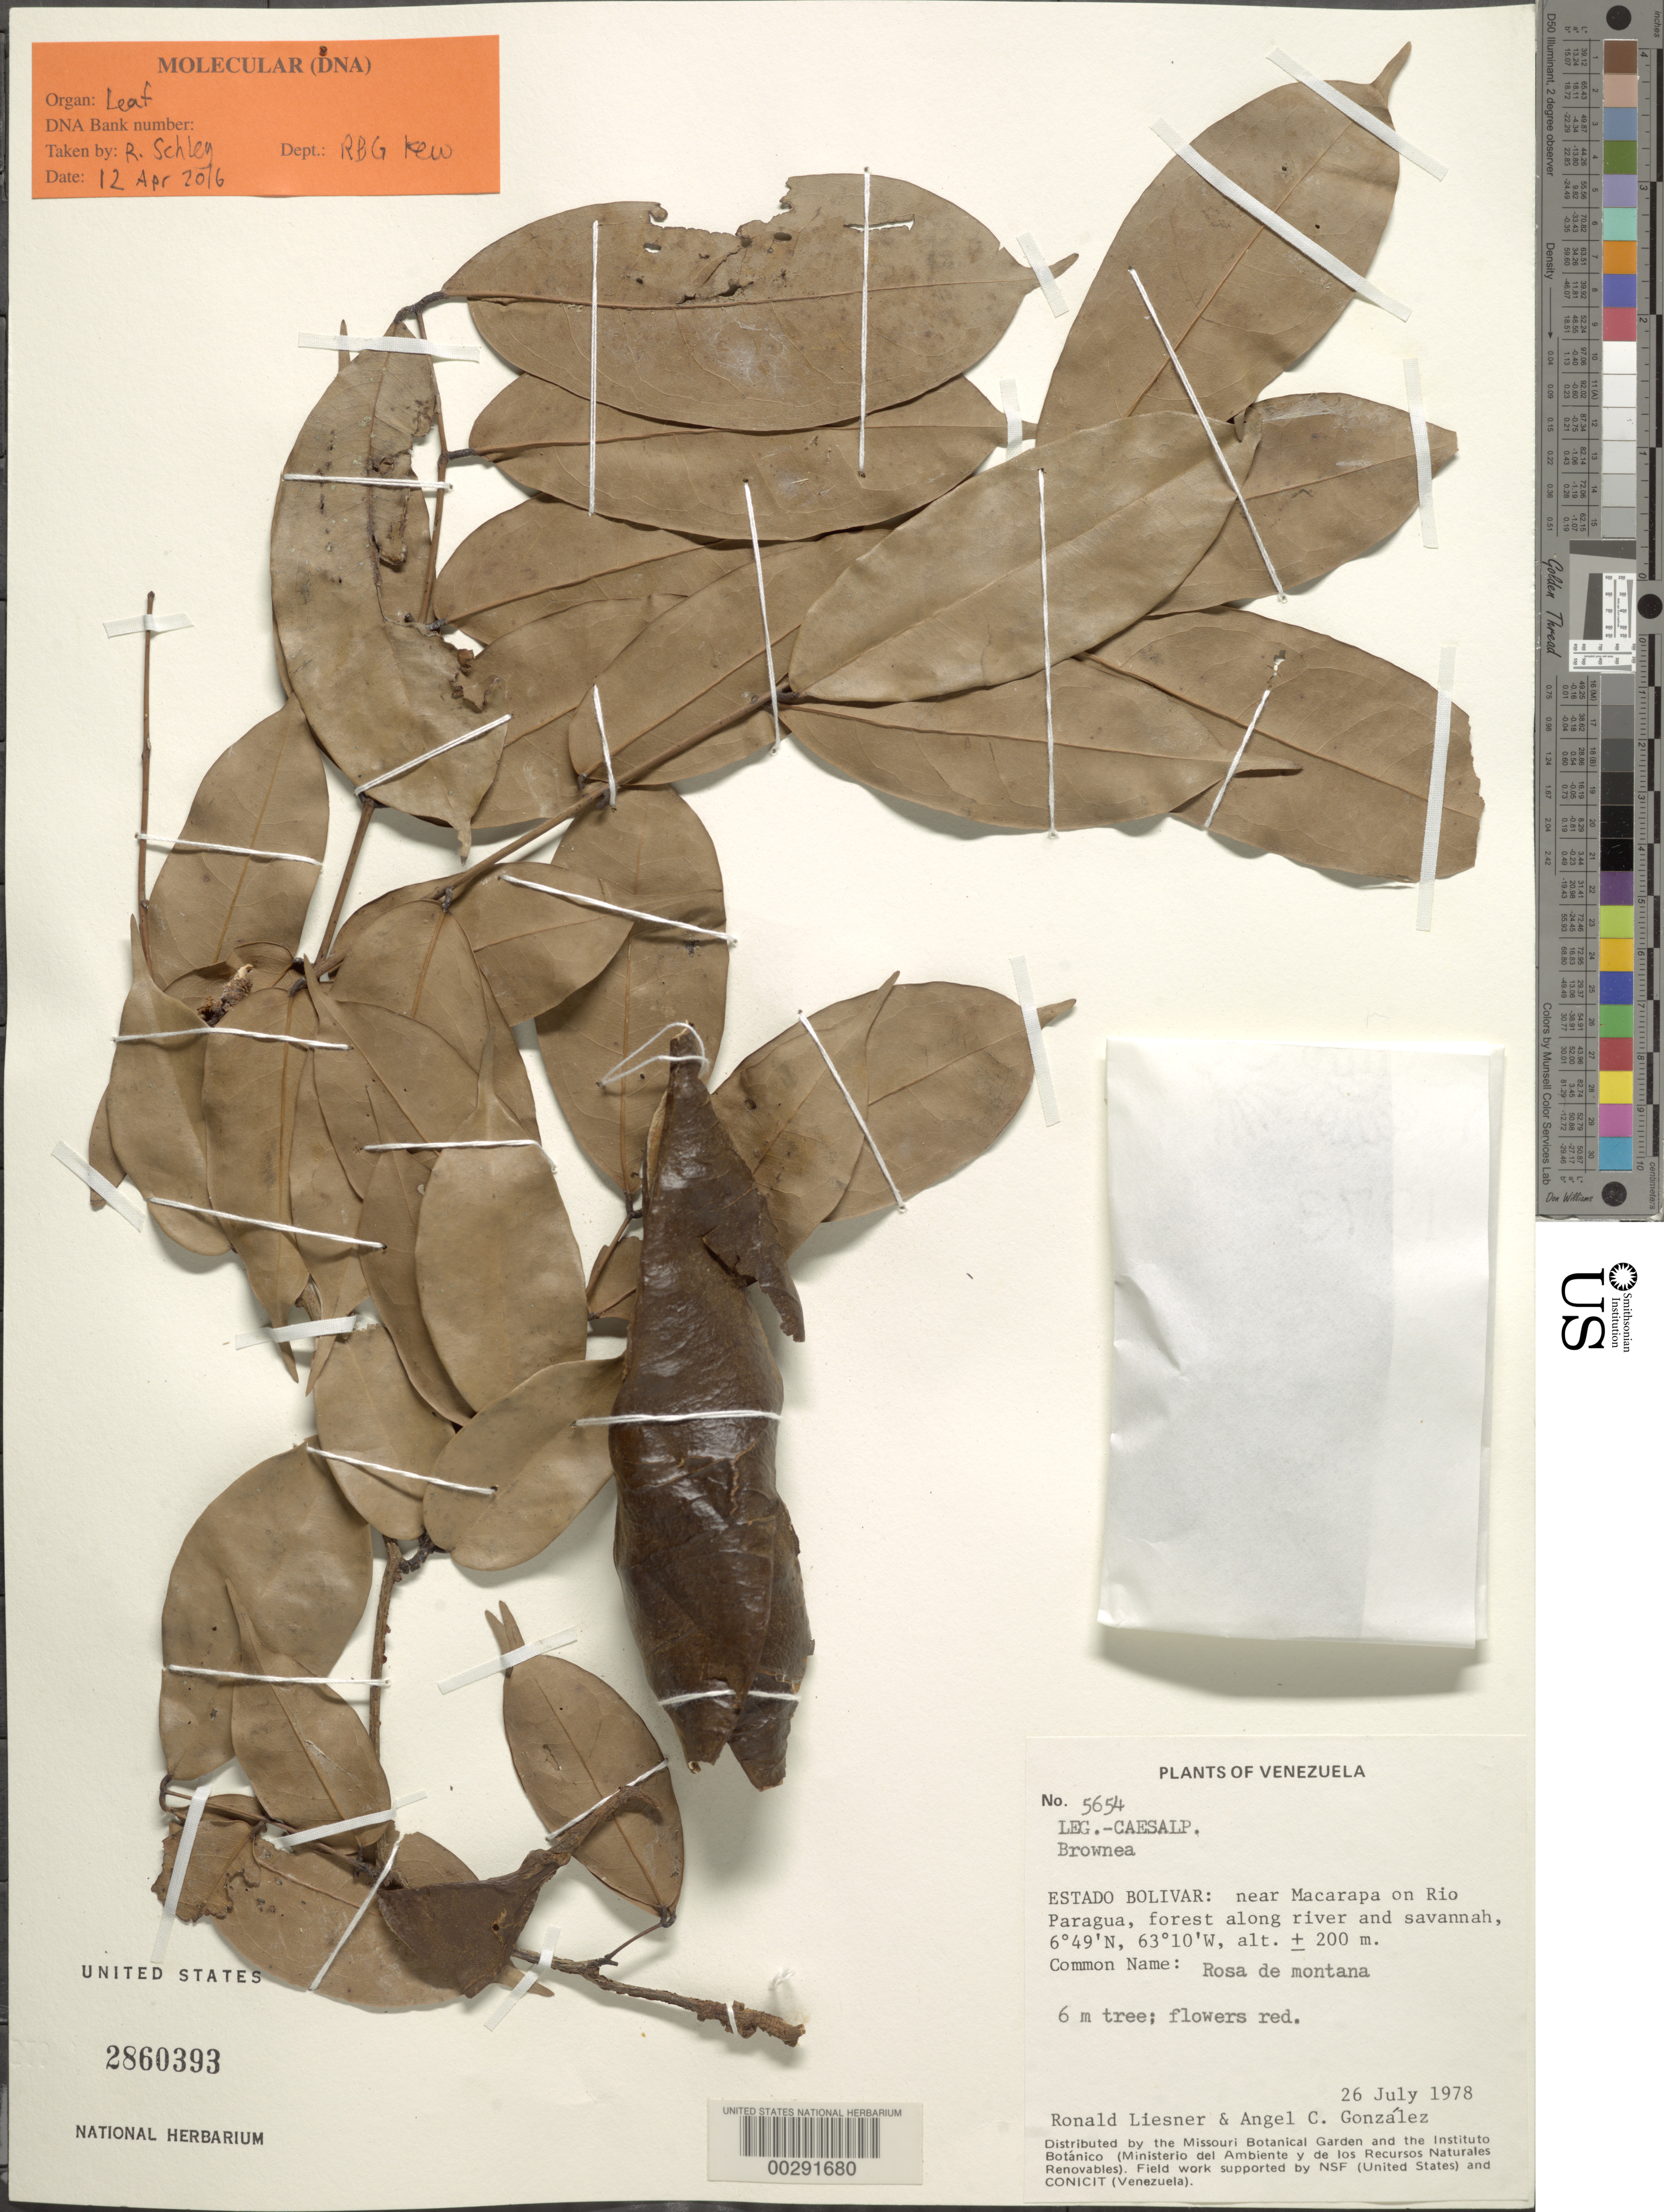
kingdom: Plantae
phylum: Tracheophyta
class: Magnoliopsida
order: Fabales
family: Fabaceae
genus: Brownea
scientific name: Brownea sp.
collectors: R. L. Liesner & A. C. González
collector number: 5654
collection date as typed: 26 Jul 1978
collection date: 1978-07-26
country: Venezuela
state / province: Bolivar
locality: Near macarapa on rio paragua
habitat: Forest along river and savannah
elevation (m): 200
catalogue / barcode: US 2860393